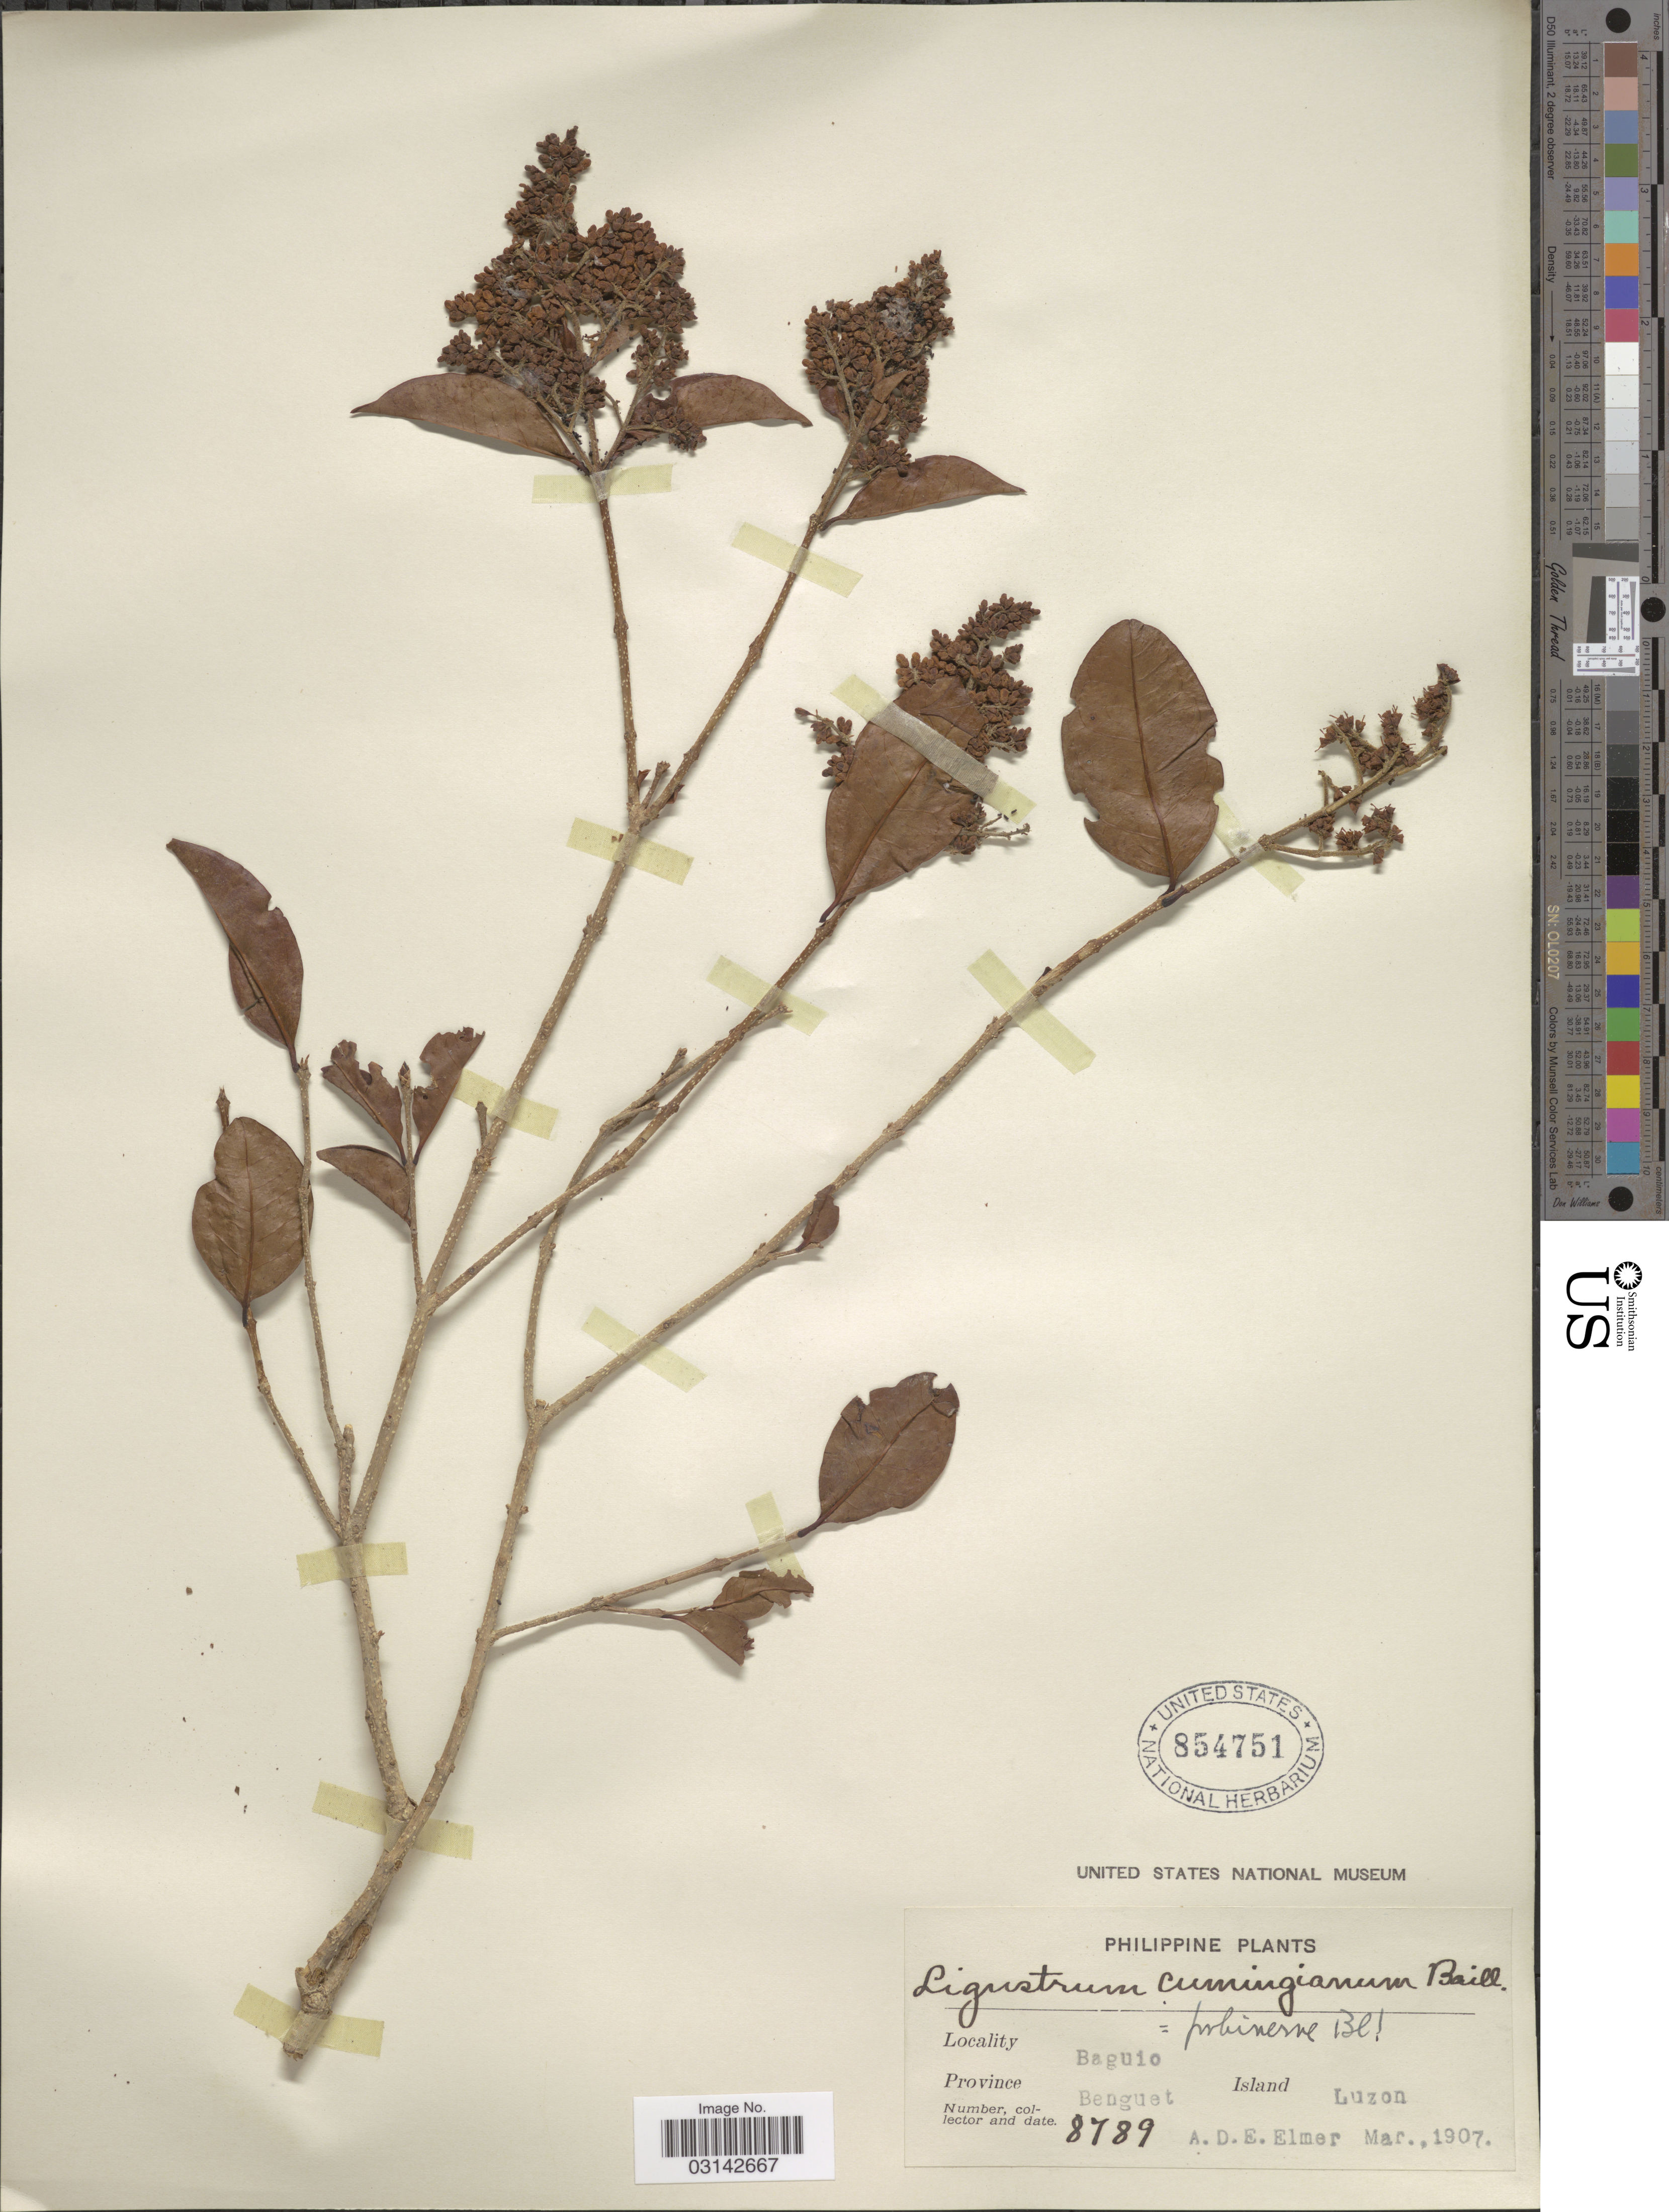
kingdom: Plantae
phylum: Tracheophyta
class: Magnoliopsida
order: Lamiales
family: Oleaceae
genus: Ligustrum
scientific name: Ligustrum sp.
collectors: A. D. E. Elmer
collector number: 8789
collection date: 1907-03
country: Philippines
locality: Baguio, Province Benguet, Island Luzon.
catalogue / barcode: US 854751